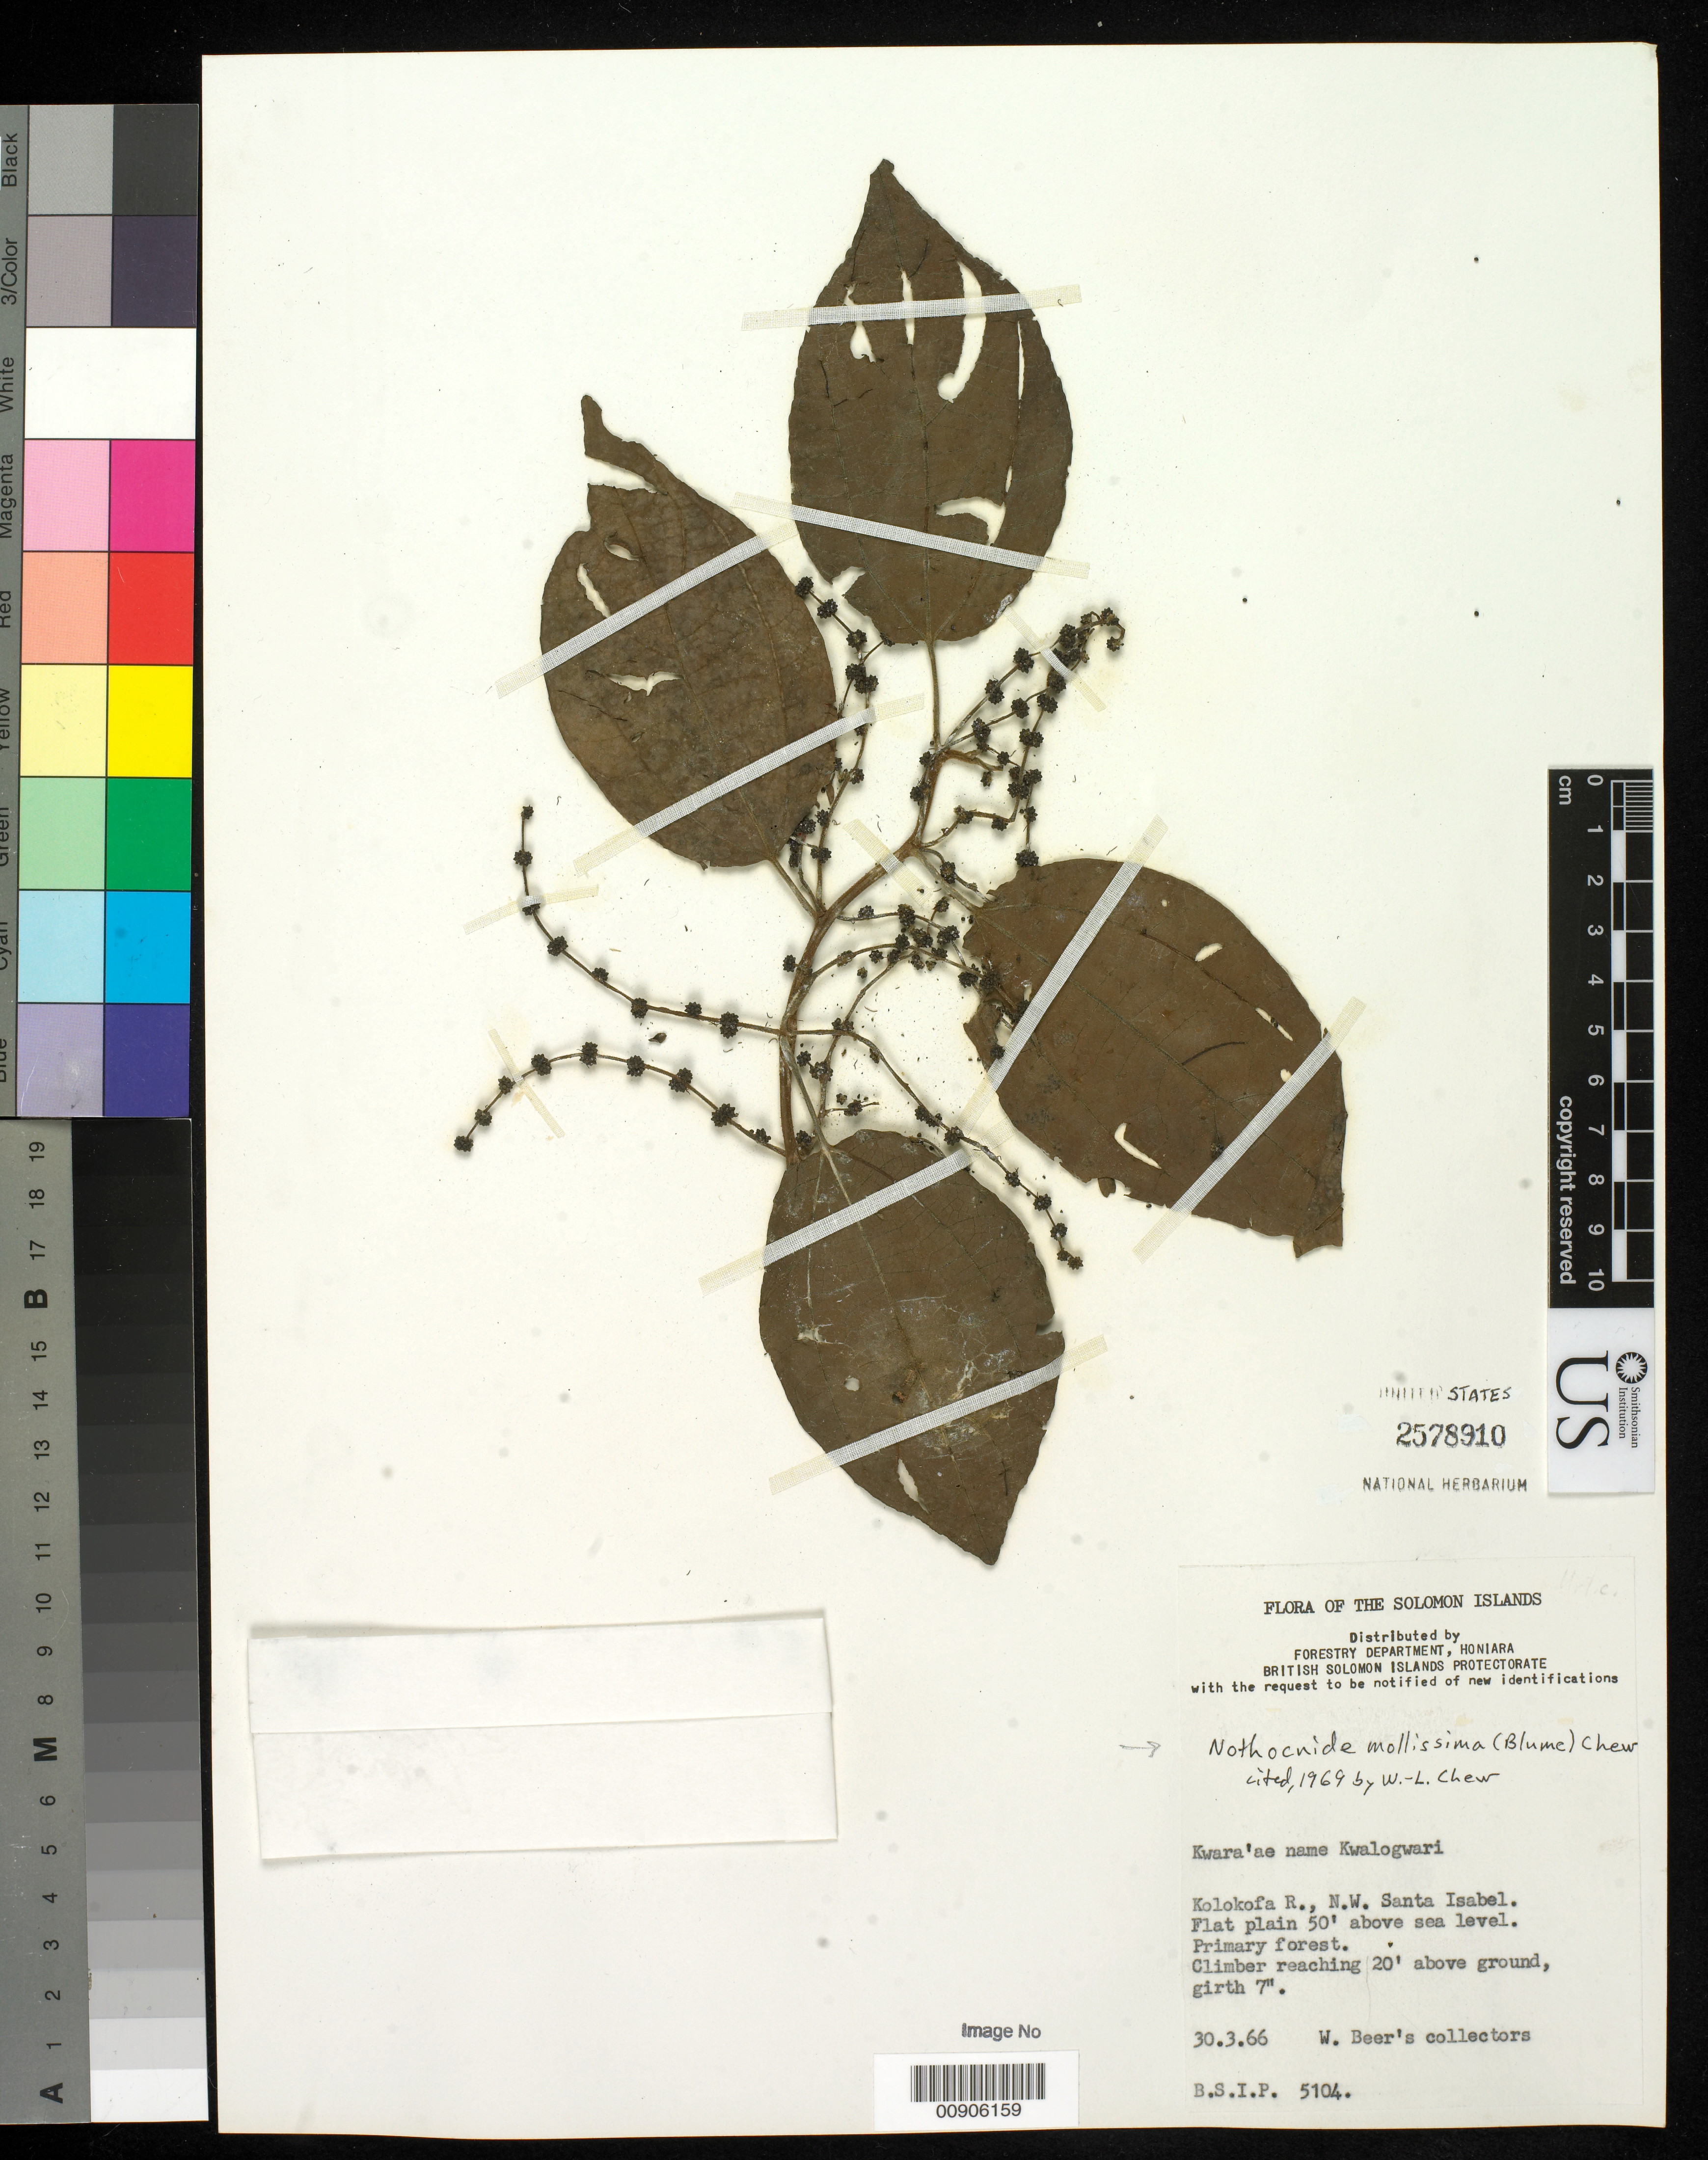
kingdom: Plantae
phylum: Tracheophyta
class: Magnoliopsida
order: Rosales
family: Urticaceae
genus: Nothocnide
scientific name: Nothocnide mollissima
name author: (Blume) Chew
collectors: W. Beer's Collectors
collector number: BSIP 5104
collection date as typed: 30 Mar 1966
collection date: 1966-03-30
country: Solomon Islands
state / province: Isabel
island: Santa Isabel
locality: Kolokofa., NW Santa Isabel.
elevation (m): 15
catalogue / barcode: US 2578910